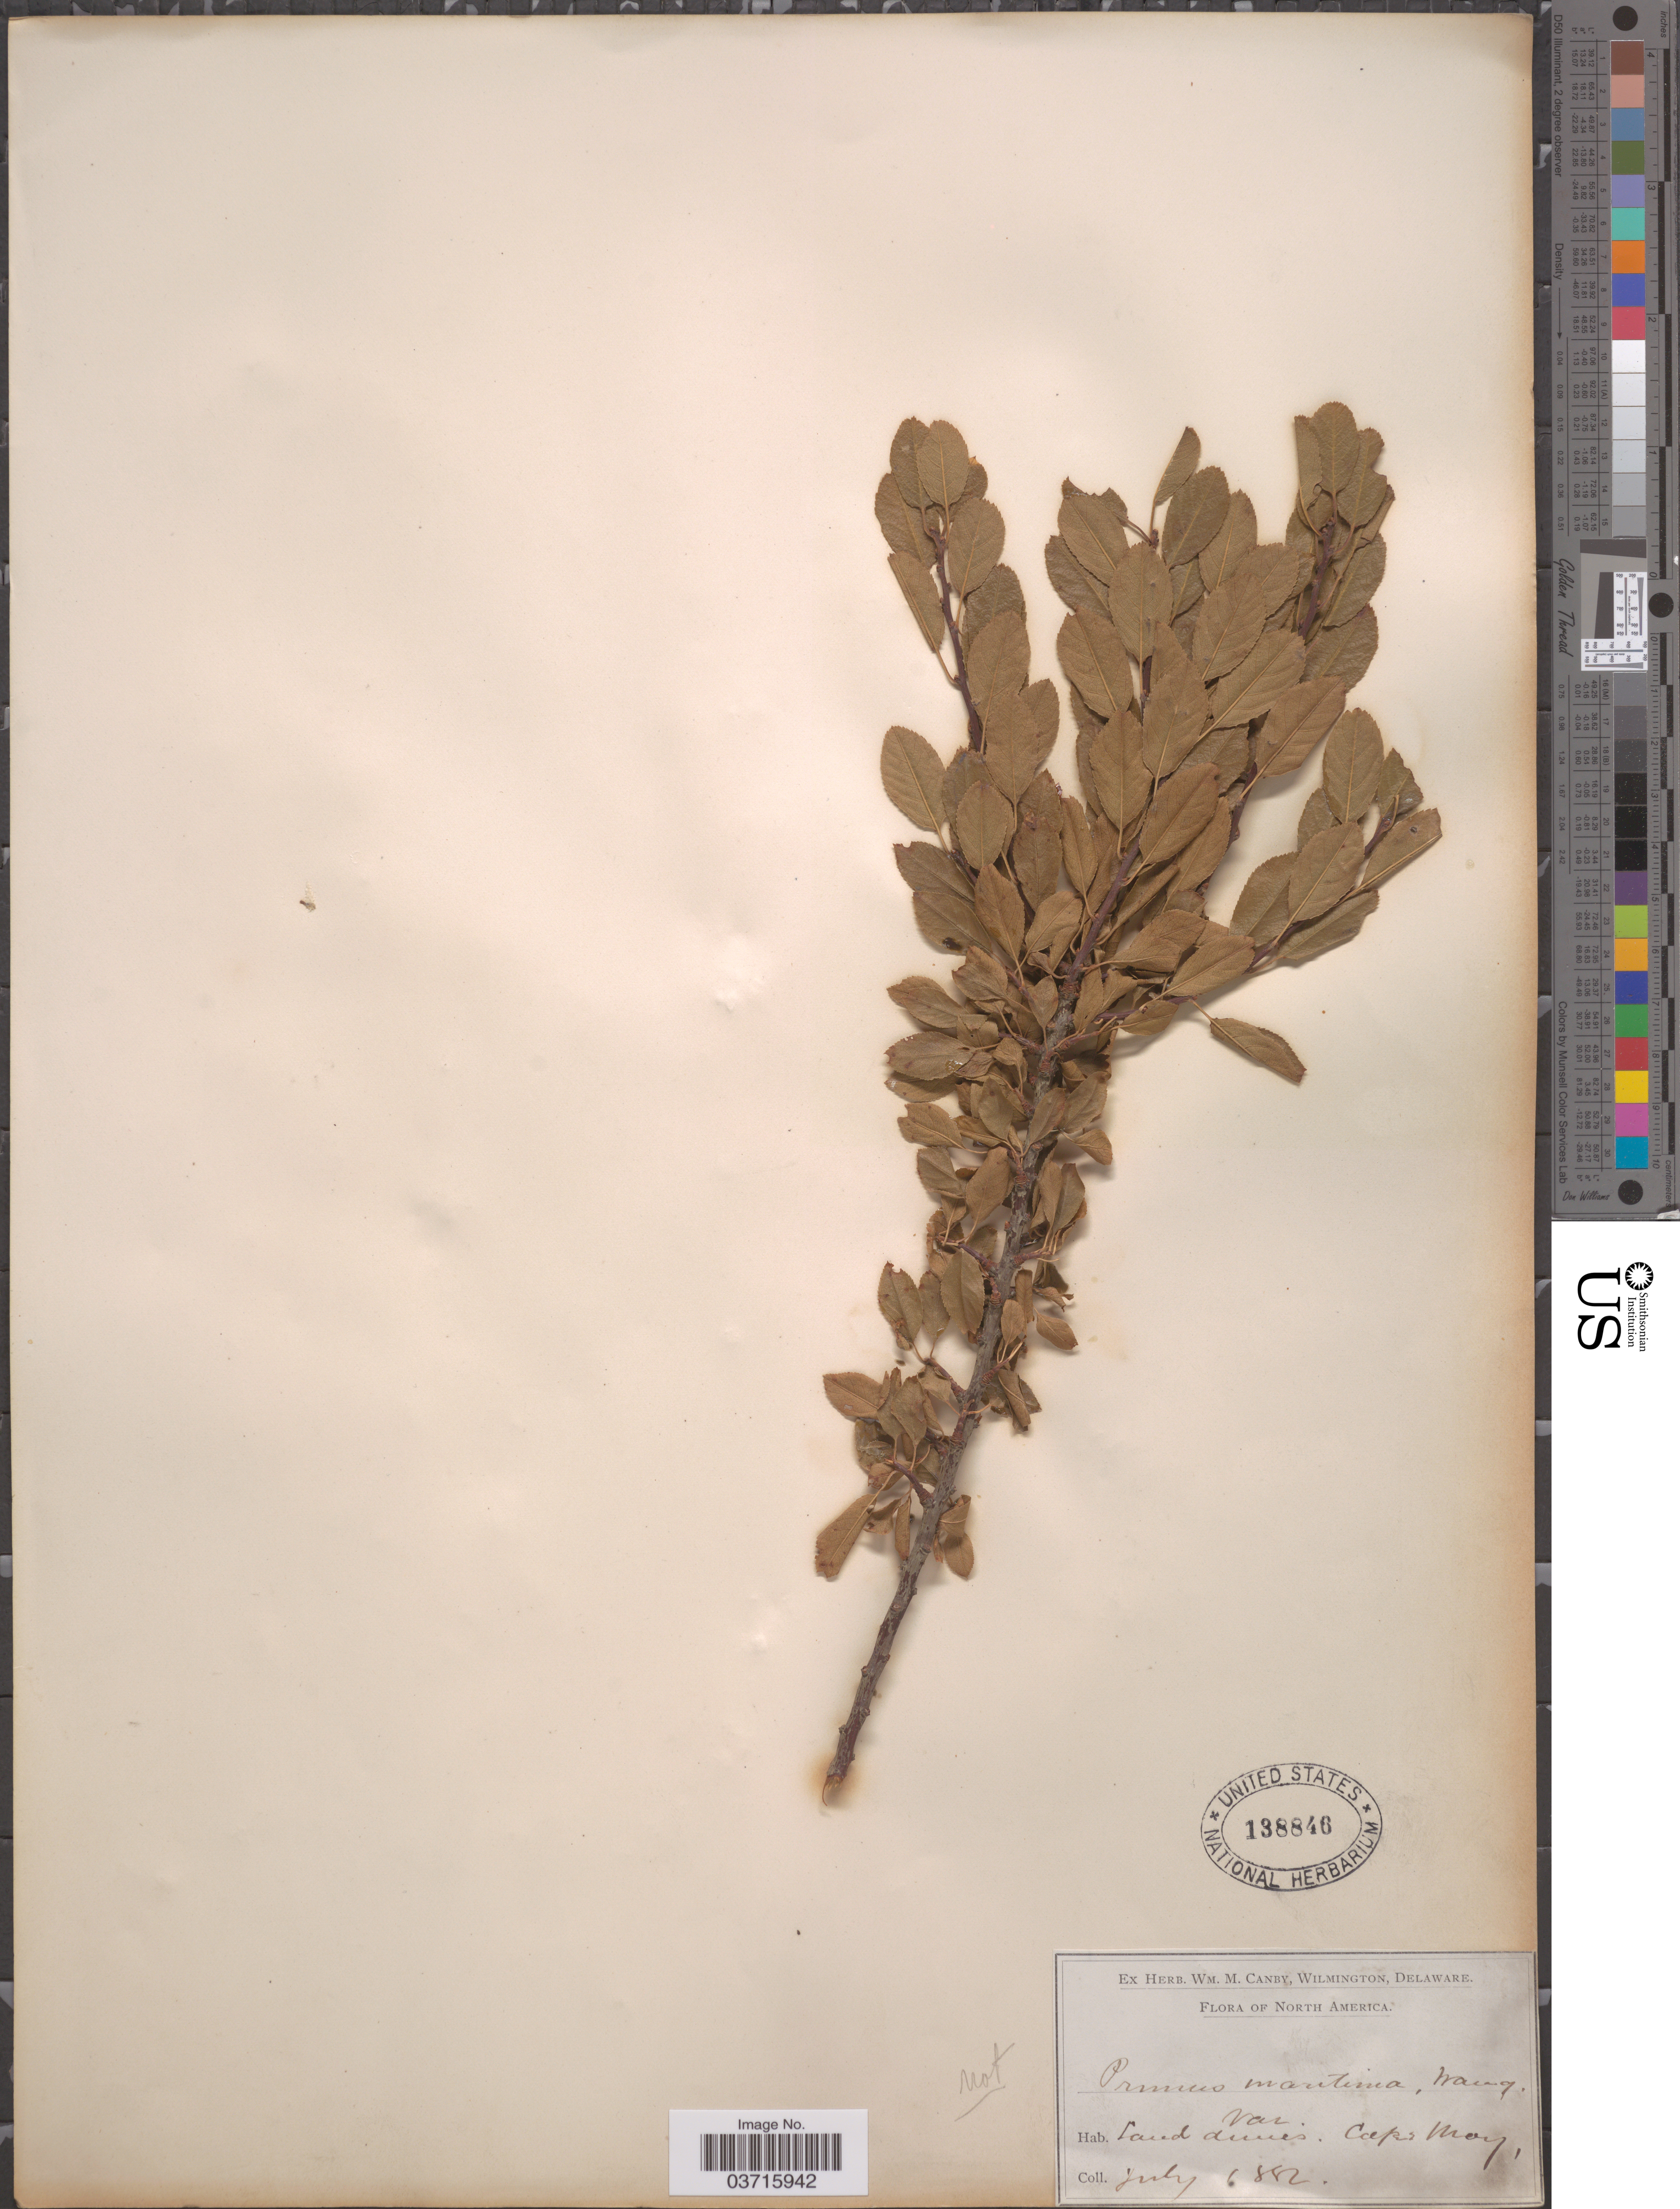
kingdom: Plantae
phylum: Tracheophyta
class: Magnoliopsida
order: Rosales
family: Rosaceae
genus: Prunus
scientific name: Prunus maritima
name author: Marshall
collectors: ex herb. W.M. Canby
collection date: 1882-07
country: United States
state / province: Delaware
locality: Land dunes. Cape May.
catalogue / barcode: US 138846